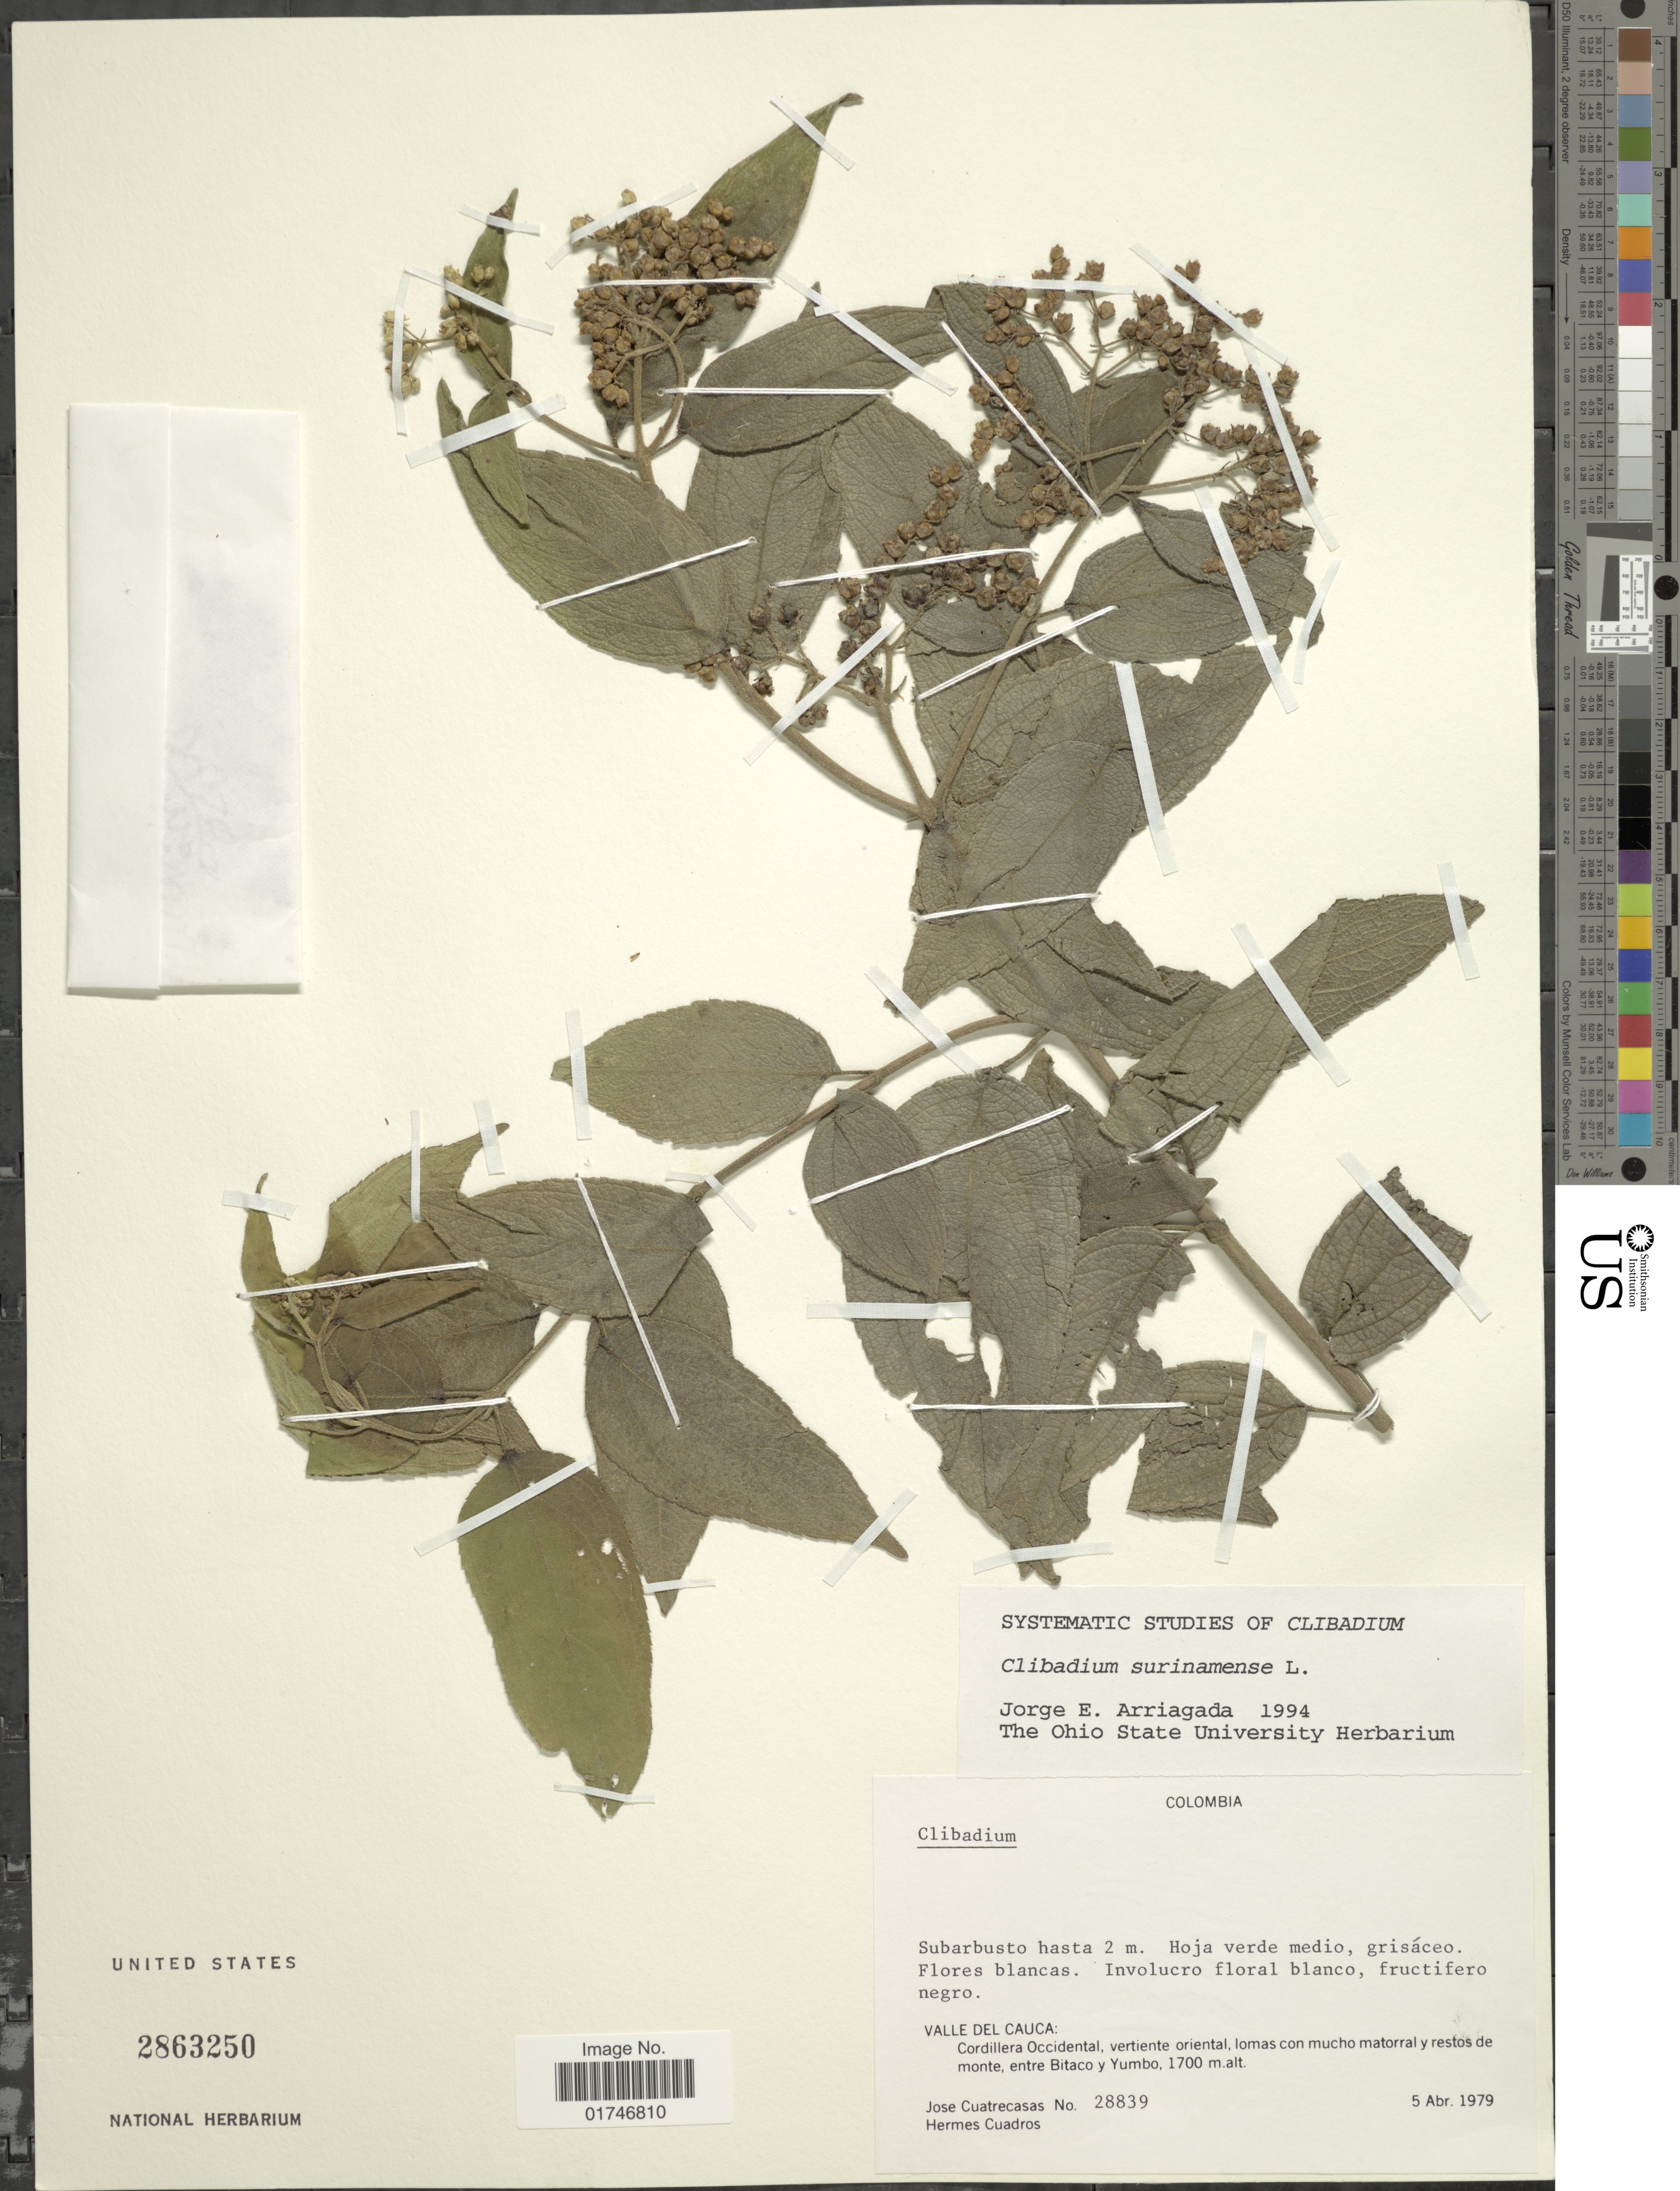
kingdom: Plantae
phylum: Tracheophyta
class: Magnoliopsida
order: Asterales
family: Asteraceae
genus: Clibadium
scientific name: Clibadium surinamense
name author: L.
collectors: J. Cuatrecasas & H. Cuadros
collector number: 28839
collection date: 1979-04-05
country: Colombia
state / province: Valle del Cauca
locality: Valle del Cauca: Cordillera Occidental, vertiente oriental, lomas con mucho matorral y restos de monte, entre Bitaco y Yumbo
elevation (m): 1700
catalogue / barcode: US 2863250